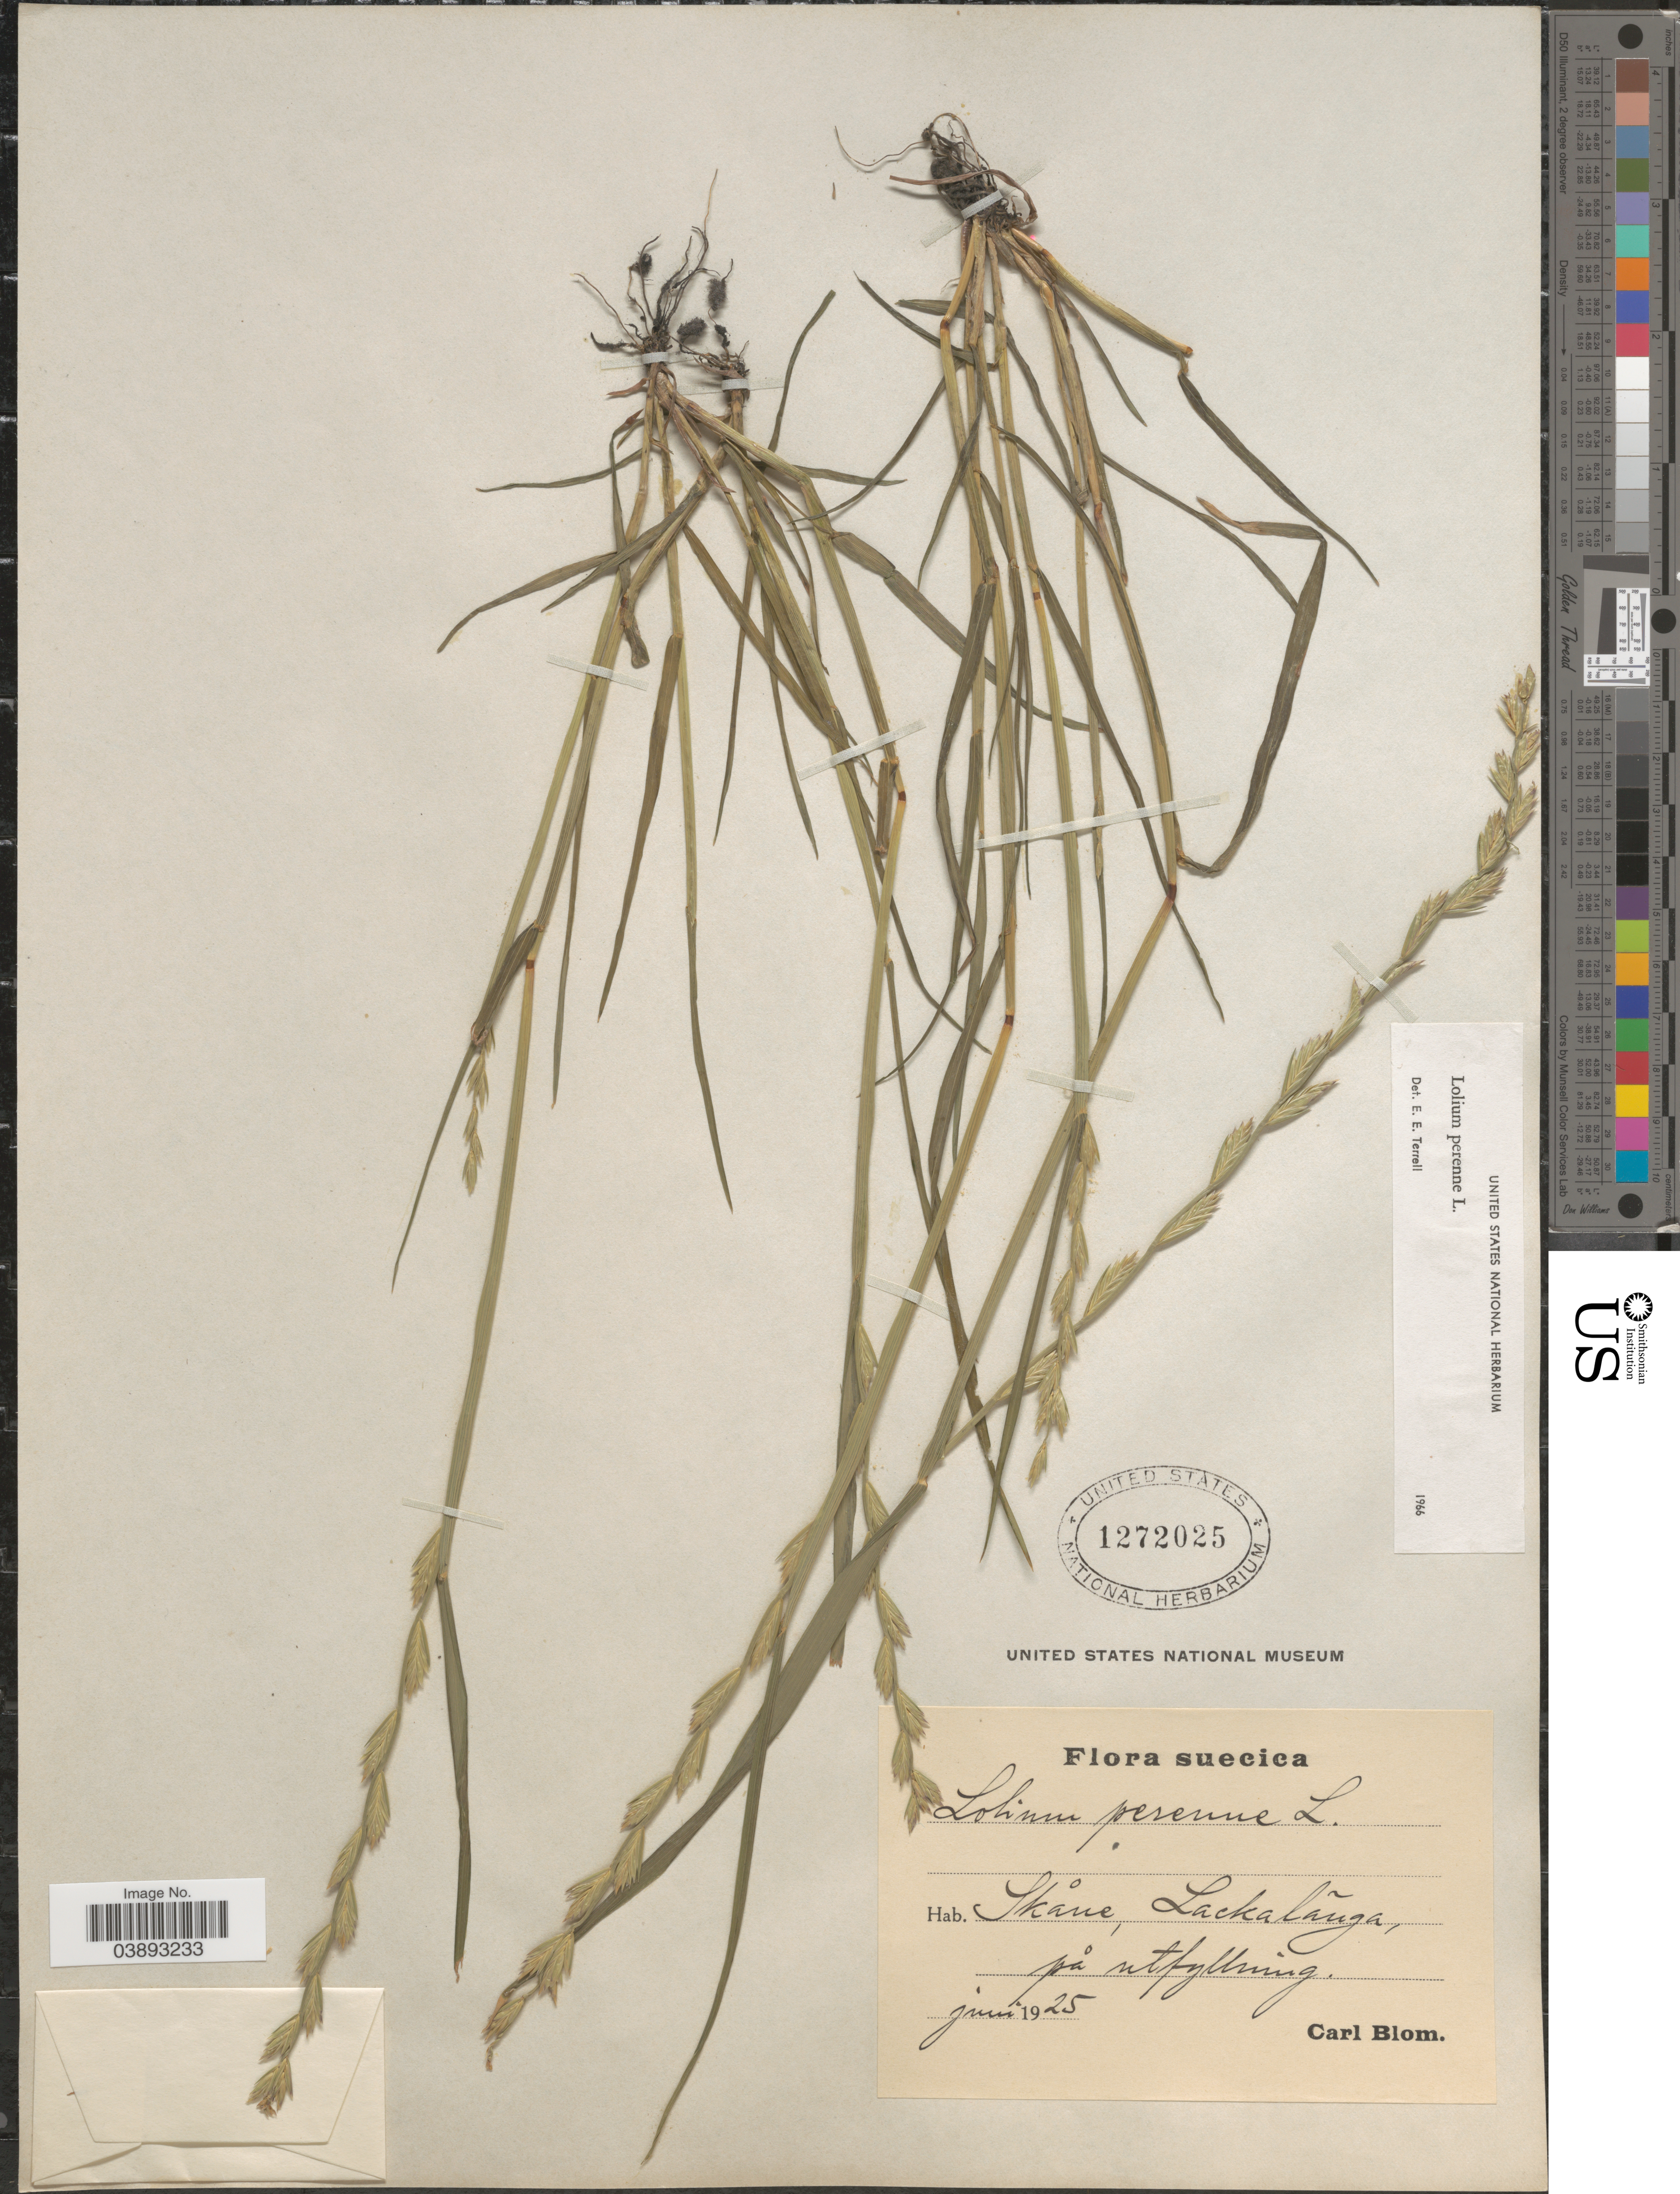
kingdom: Plantae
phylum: Tracheophyta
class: Liliopsida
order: Poales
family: Poaceae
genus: Lolium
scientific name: Lolium perenne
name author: L.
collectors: C. H. Blom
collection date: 1925-06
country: Sweden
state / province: Skåne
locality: Suecica. Lackalänga, på utfyllning. [interpreted]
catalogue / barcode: US 1272025